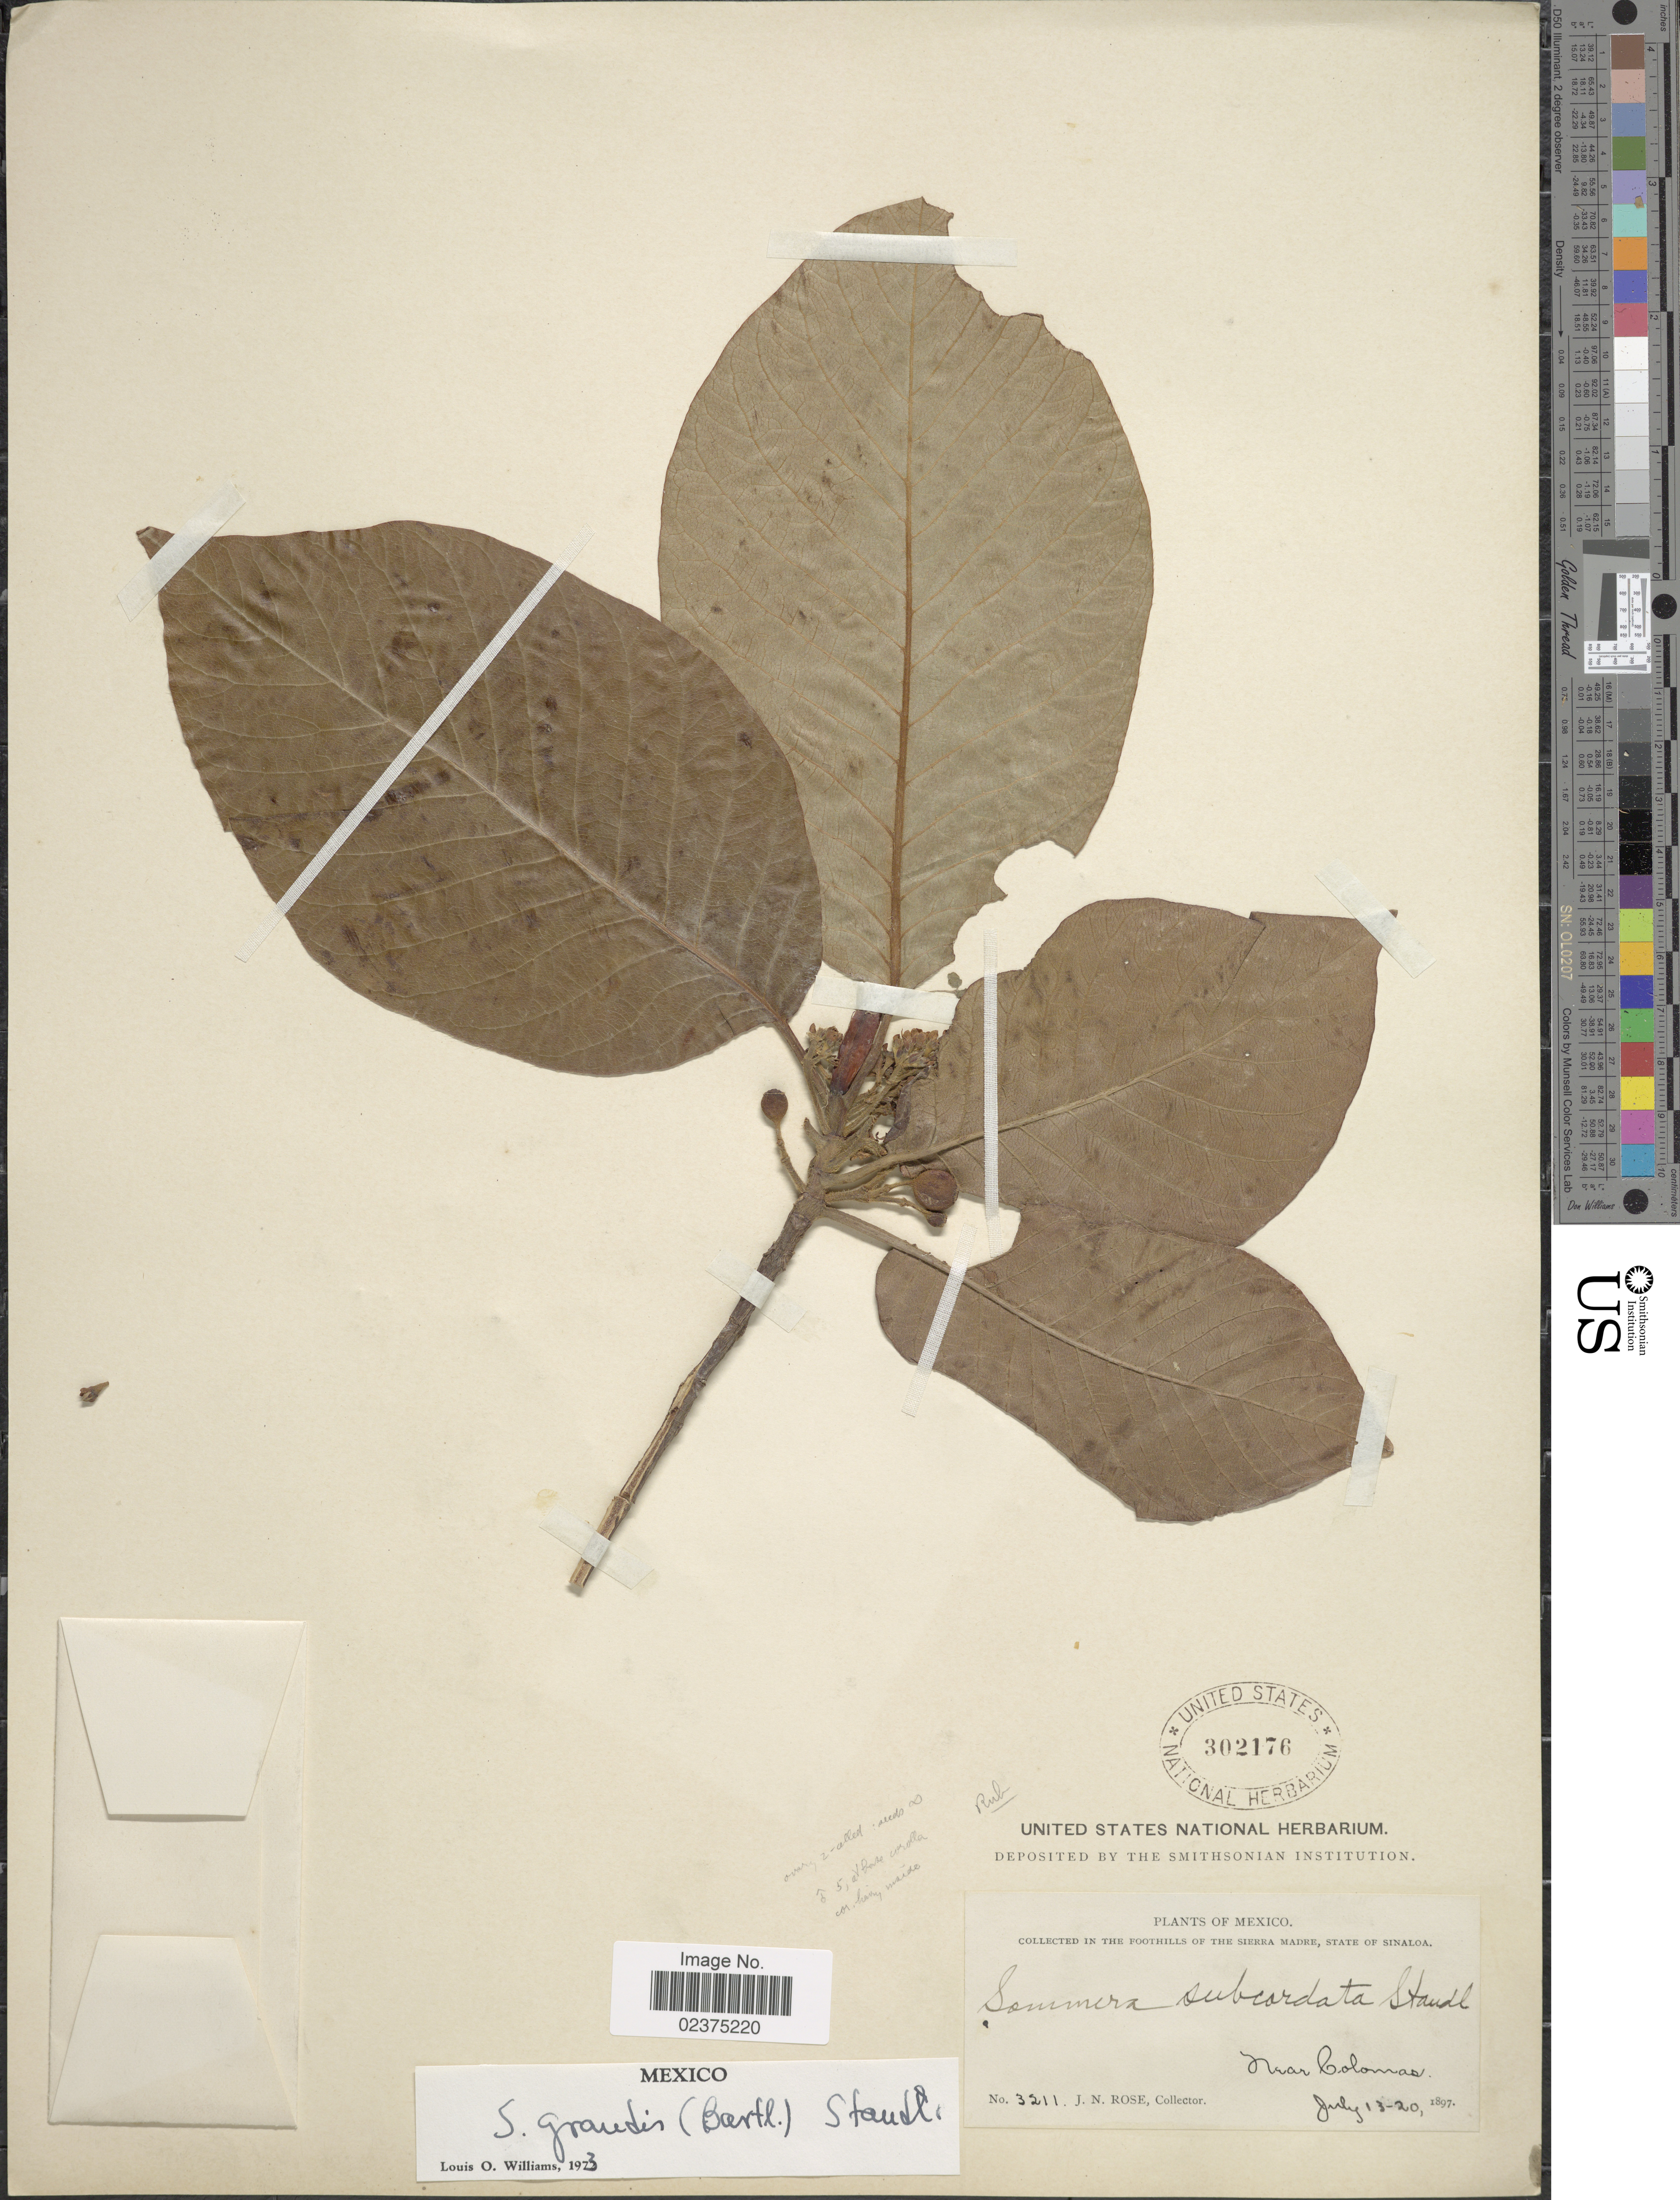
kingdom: Plantae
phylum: Tracheophyta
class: Magnoliopsida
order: Gentianales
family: Rubiaceae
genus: Sommera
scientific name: Sommera grandis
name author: (Bartl. ex DC.) Standl.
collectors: J. N. Rose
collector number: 3211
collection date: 1897-07-13/1897-07-20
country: Mexico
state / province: Sinaloa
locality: In the Foothills of The Sierra Madre, Near Colonas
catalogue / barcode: US 302176